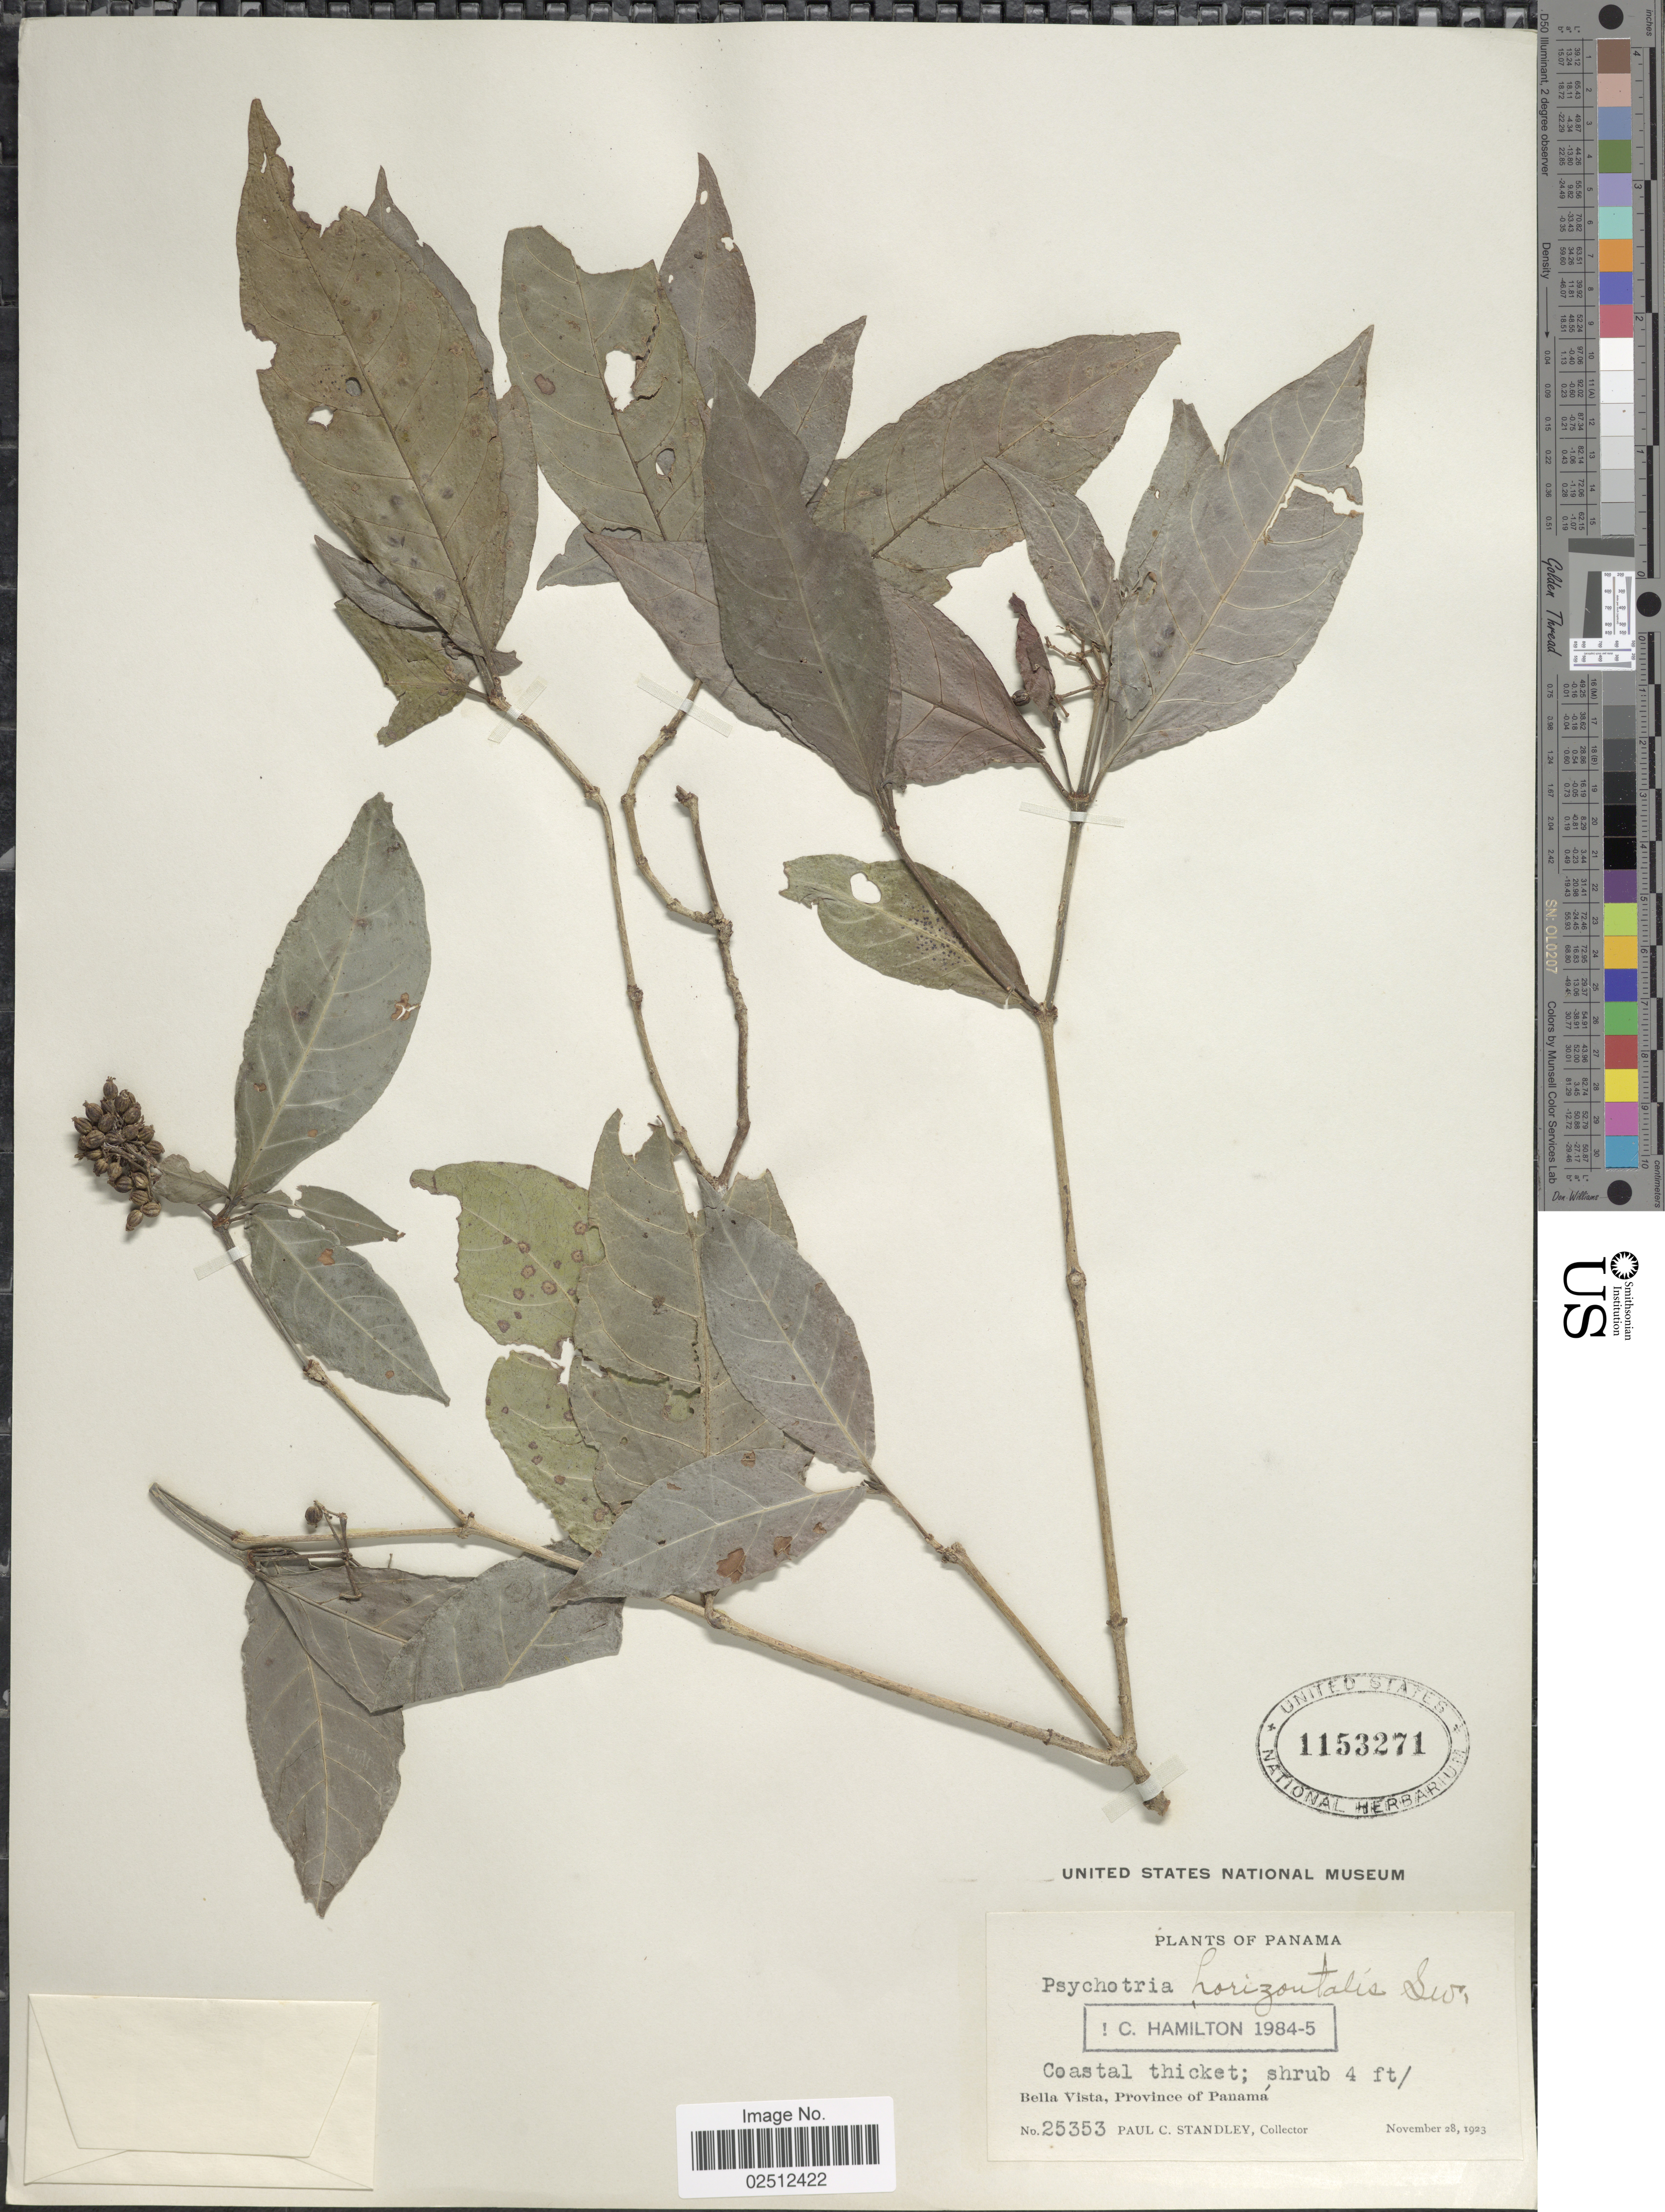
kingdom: Plantae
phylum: Tracheophyta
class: Magnoliopsida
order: Gentianales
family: Rubiaceae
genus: Psychotria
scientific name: Psychotria horizontalis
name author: Sw.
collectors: P. C. Standley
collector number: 25353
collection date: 1923-11-28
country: Panama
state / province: Panamá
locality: Bella Vista, Province of Panama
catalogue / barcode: US 1153271